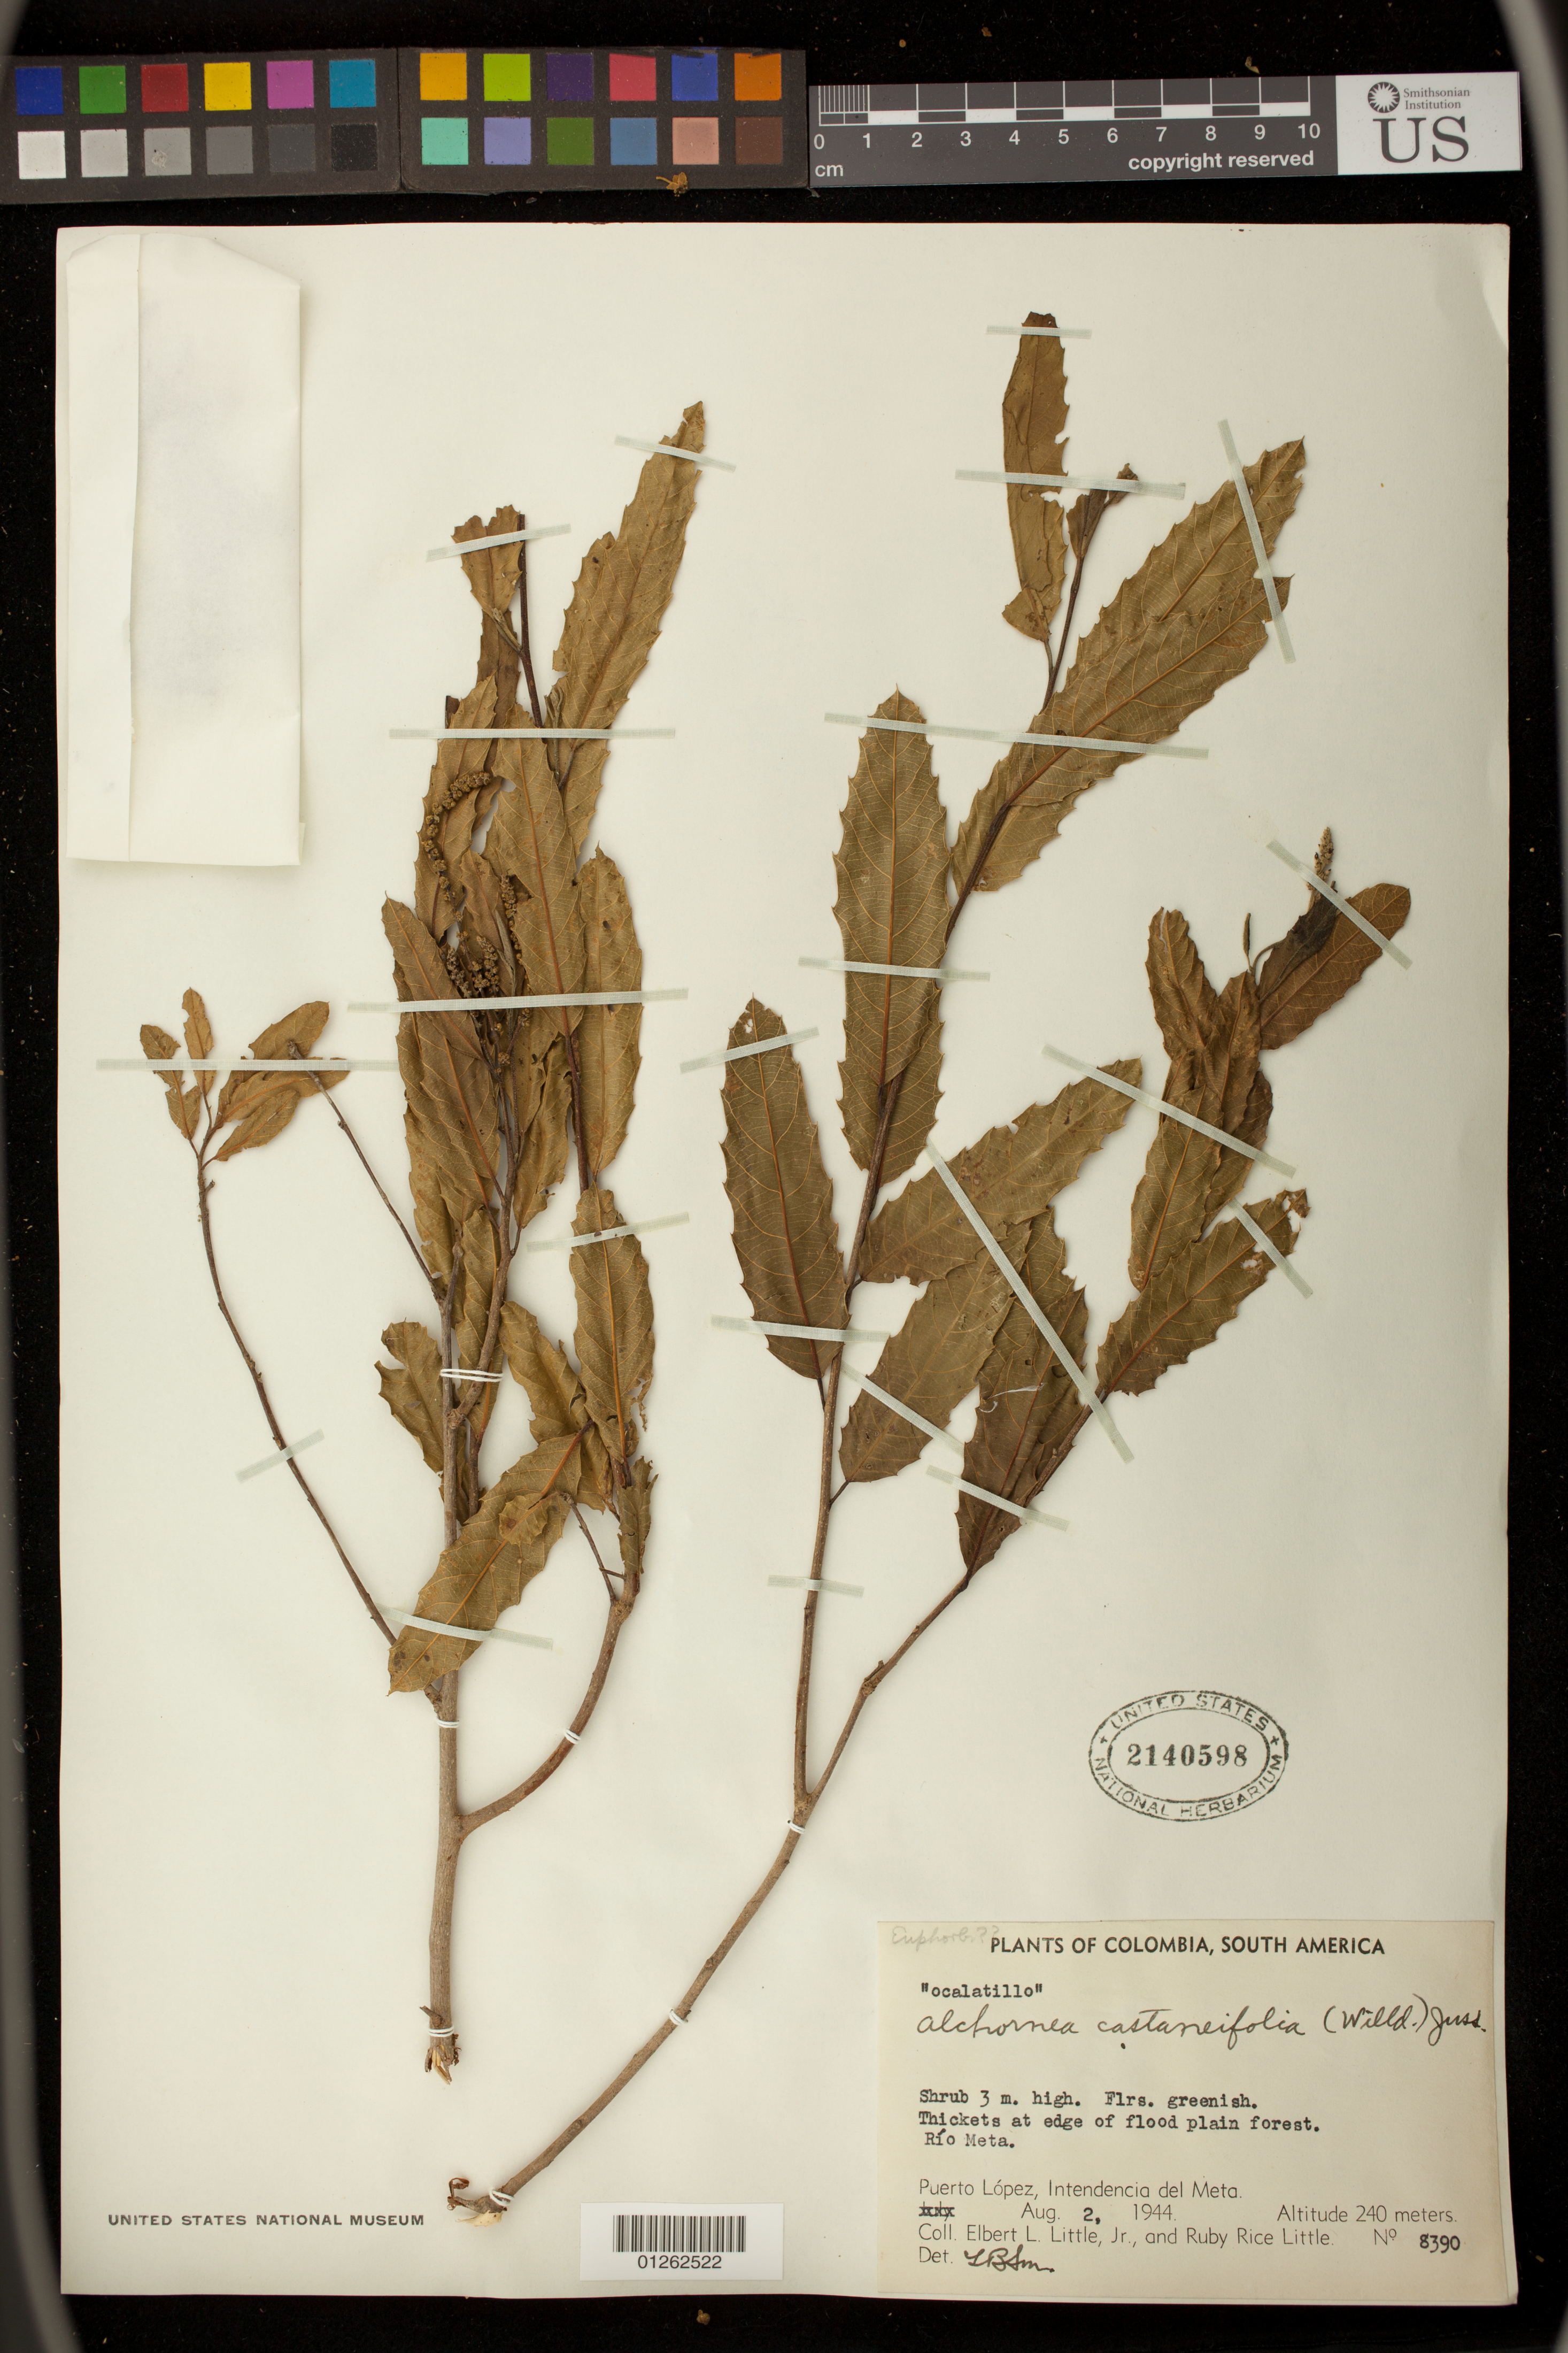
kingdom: Plantae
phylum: Tracheophyta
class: Magnoliopsida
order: Malpighiales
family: Euphorbiaceae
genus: Alchornea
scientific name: Alchornea castaneifolia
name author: (Willd.) A. Juss.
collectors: E. L. Little & R. R. Little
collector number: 8390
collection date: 1944-08-02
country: Colombia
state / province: Meta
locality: Puerto Lopez, Rio Meta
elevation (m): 240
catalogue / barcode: US 2140598